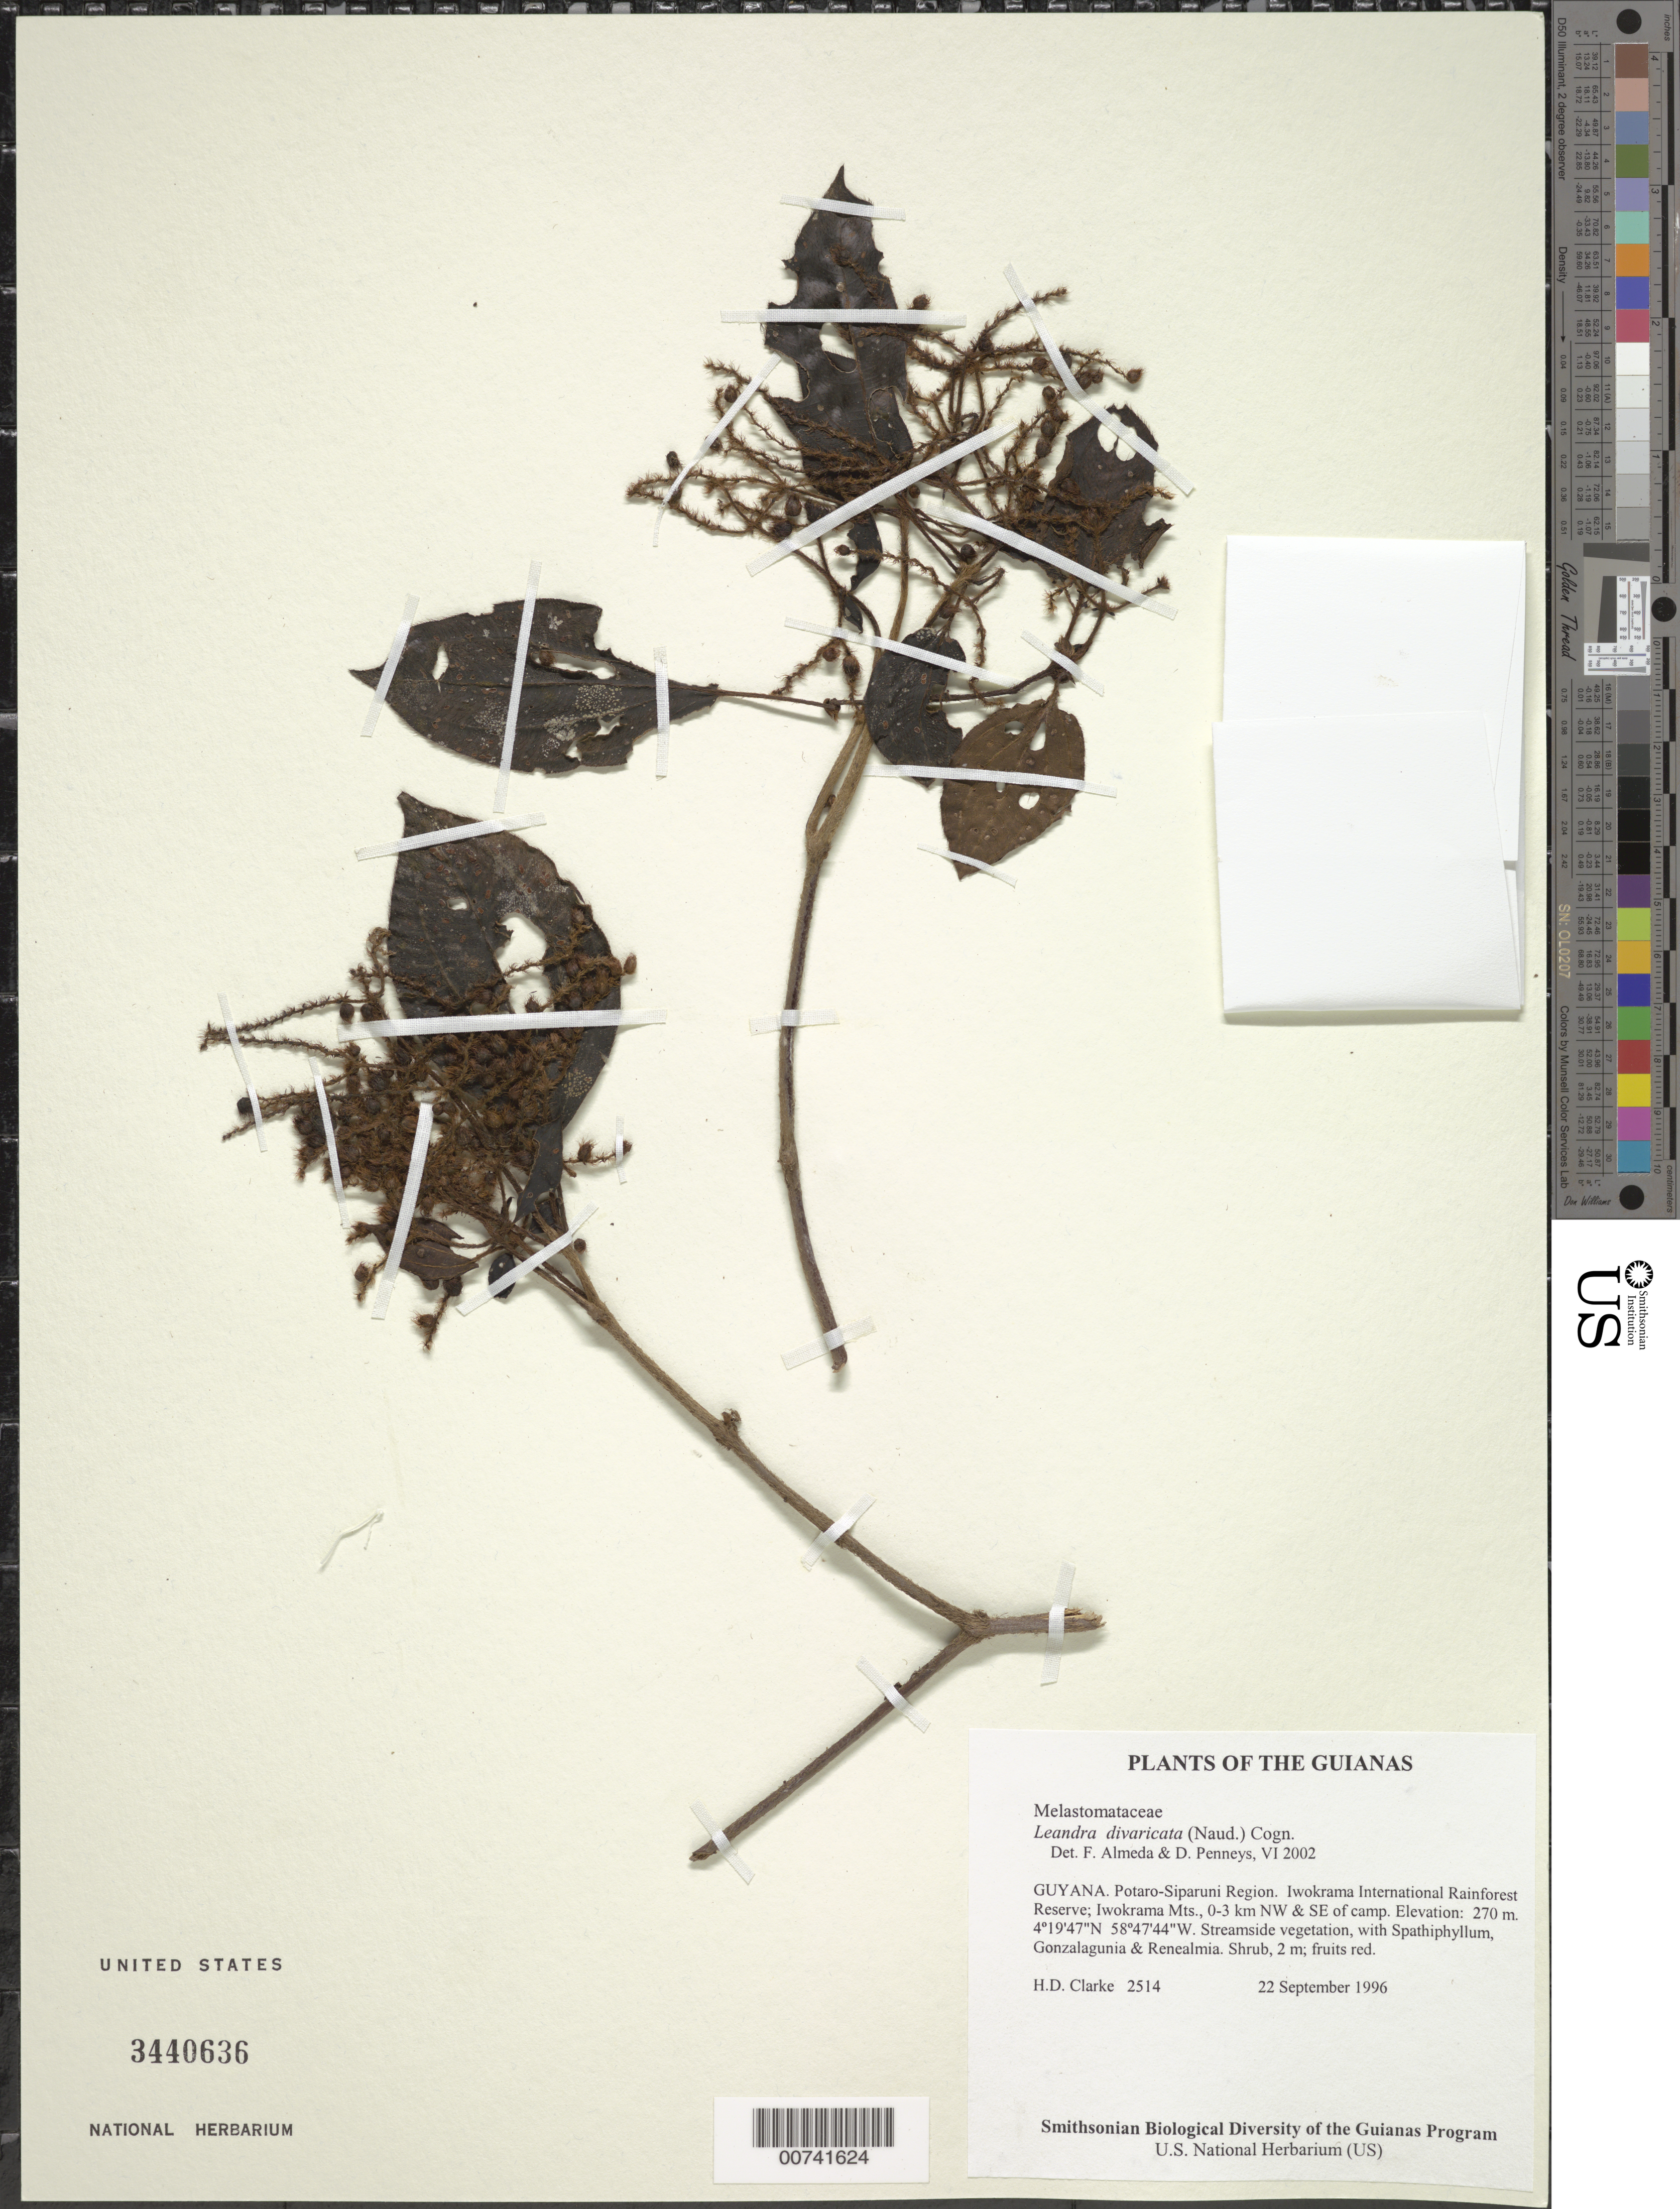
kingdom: Plantae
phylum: Tracheophyta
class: Magnoliopsida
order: Myrtales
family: Melastomataceae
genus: Leandra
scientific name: Leandra divaricata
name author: (Naudin) Cogn.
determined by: Almeda, F.; Penneys, D. S.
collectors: H. D. Clarke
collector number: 2514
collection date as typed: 22 September 1996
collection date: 1996-09-22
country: Guyana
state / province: Potaro-Siparuni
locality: Iwokrama International Rainforest Reserve; Iwokrama Mts., 0-3 km NW & SE of camp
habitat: Streamside vegetation, with Spathiphyllum, Gonzalagunia & Renealmia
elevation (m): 270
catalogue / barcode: US 3440636